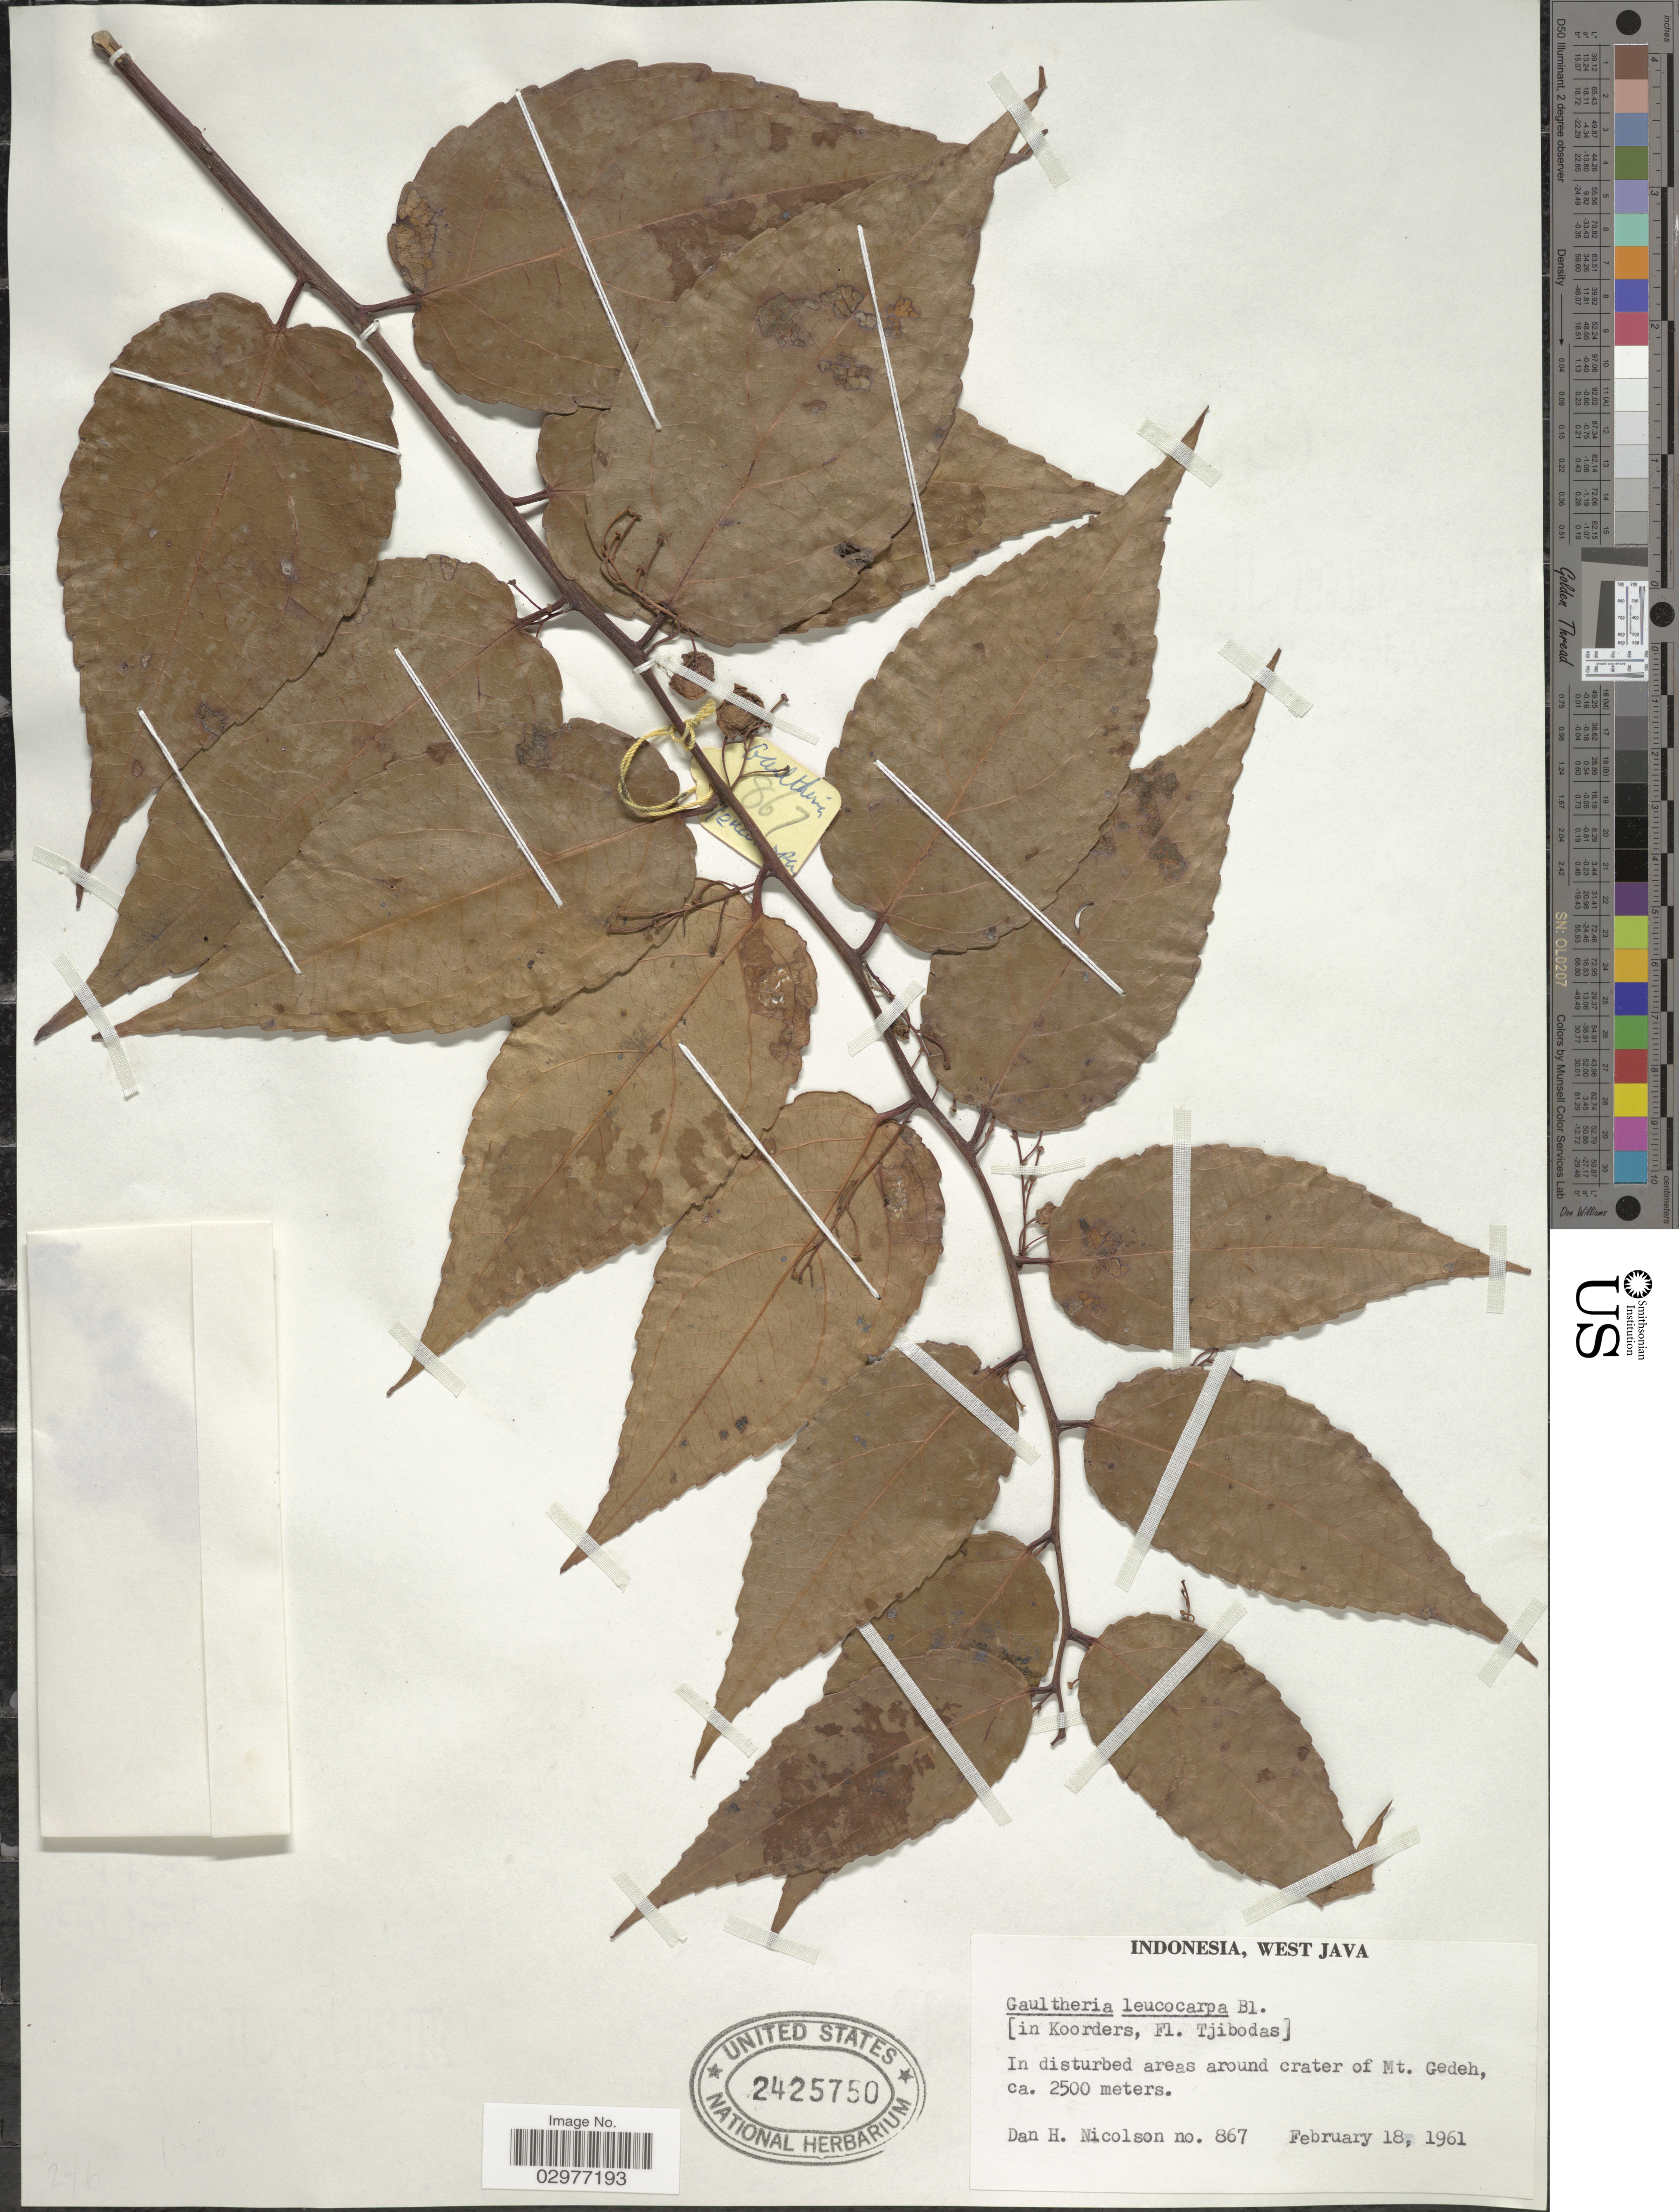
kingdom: Plantae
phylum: Tracheophyta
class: Magnoliopsida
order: Ericales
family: Ericaceae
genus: Gaultheria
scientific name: Gaultheria leucocarpa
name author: Blume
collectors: D. H. Nicolson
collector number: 867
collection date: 1961-02-18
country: Indonesia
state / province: Java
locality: West Java. In disturbed areas around crater of Mt. Gedeh.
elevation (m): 2500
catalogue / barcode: US 2425750